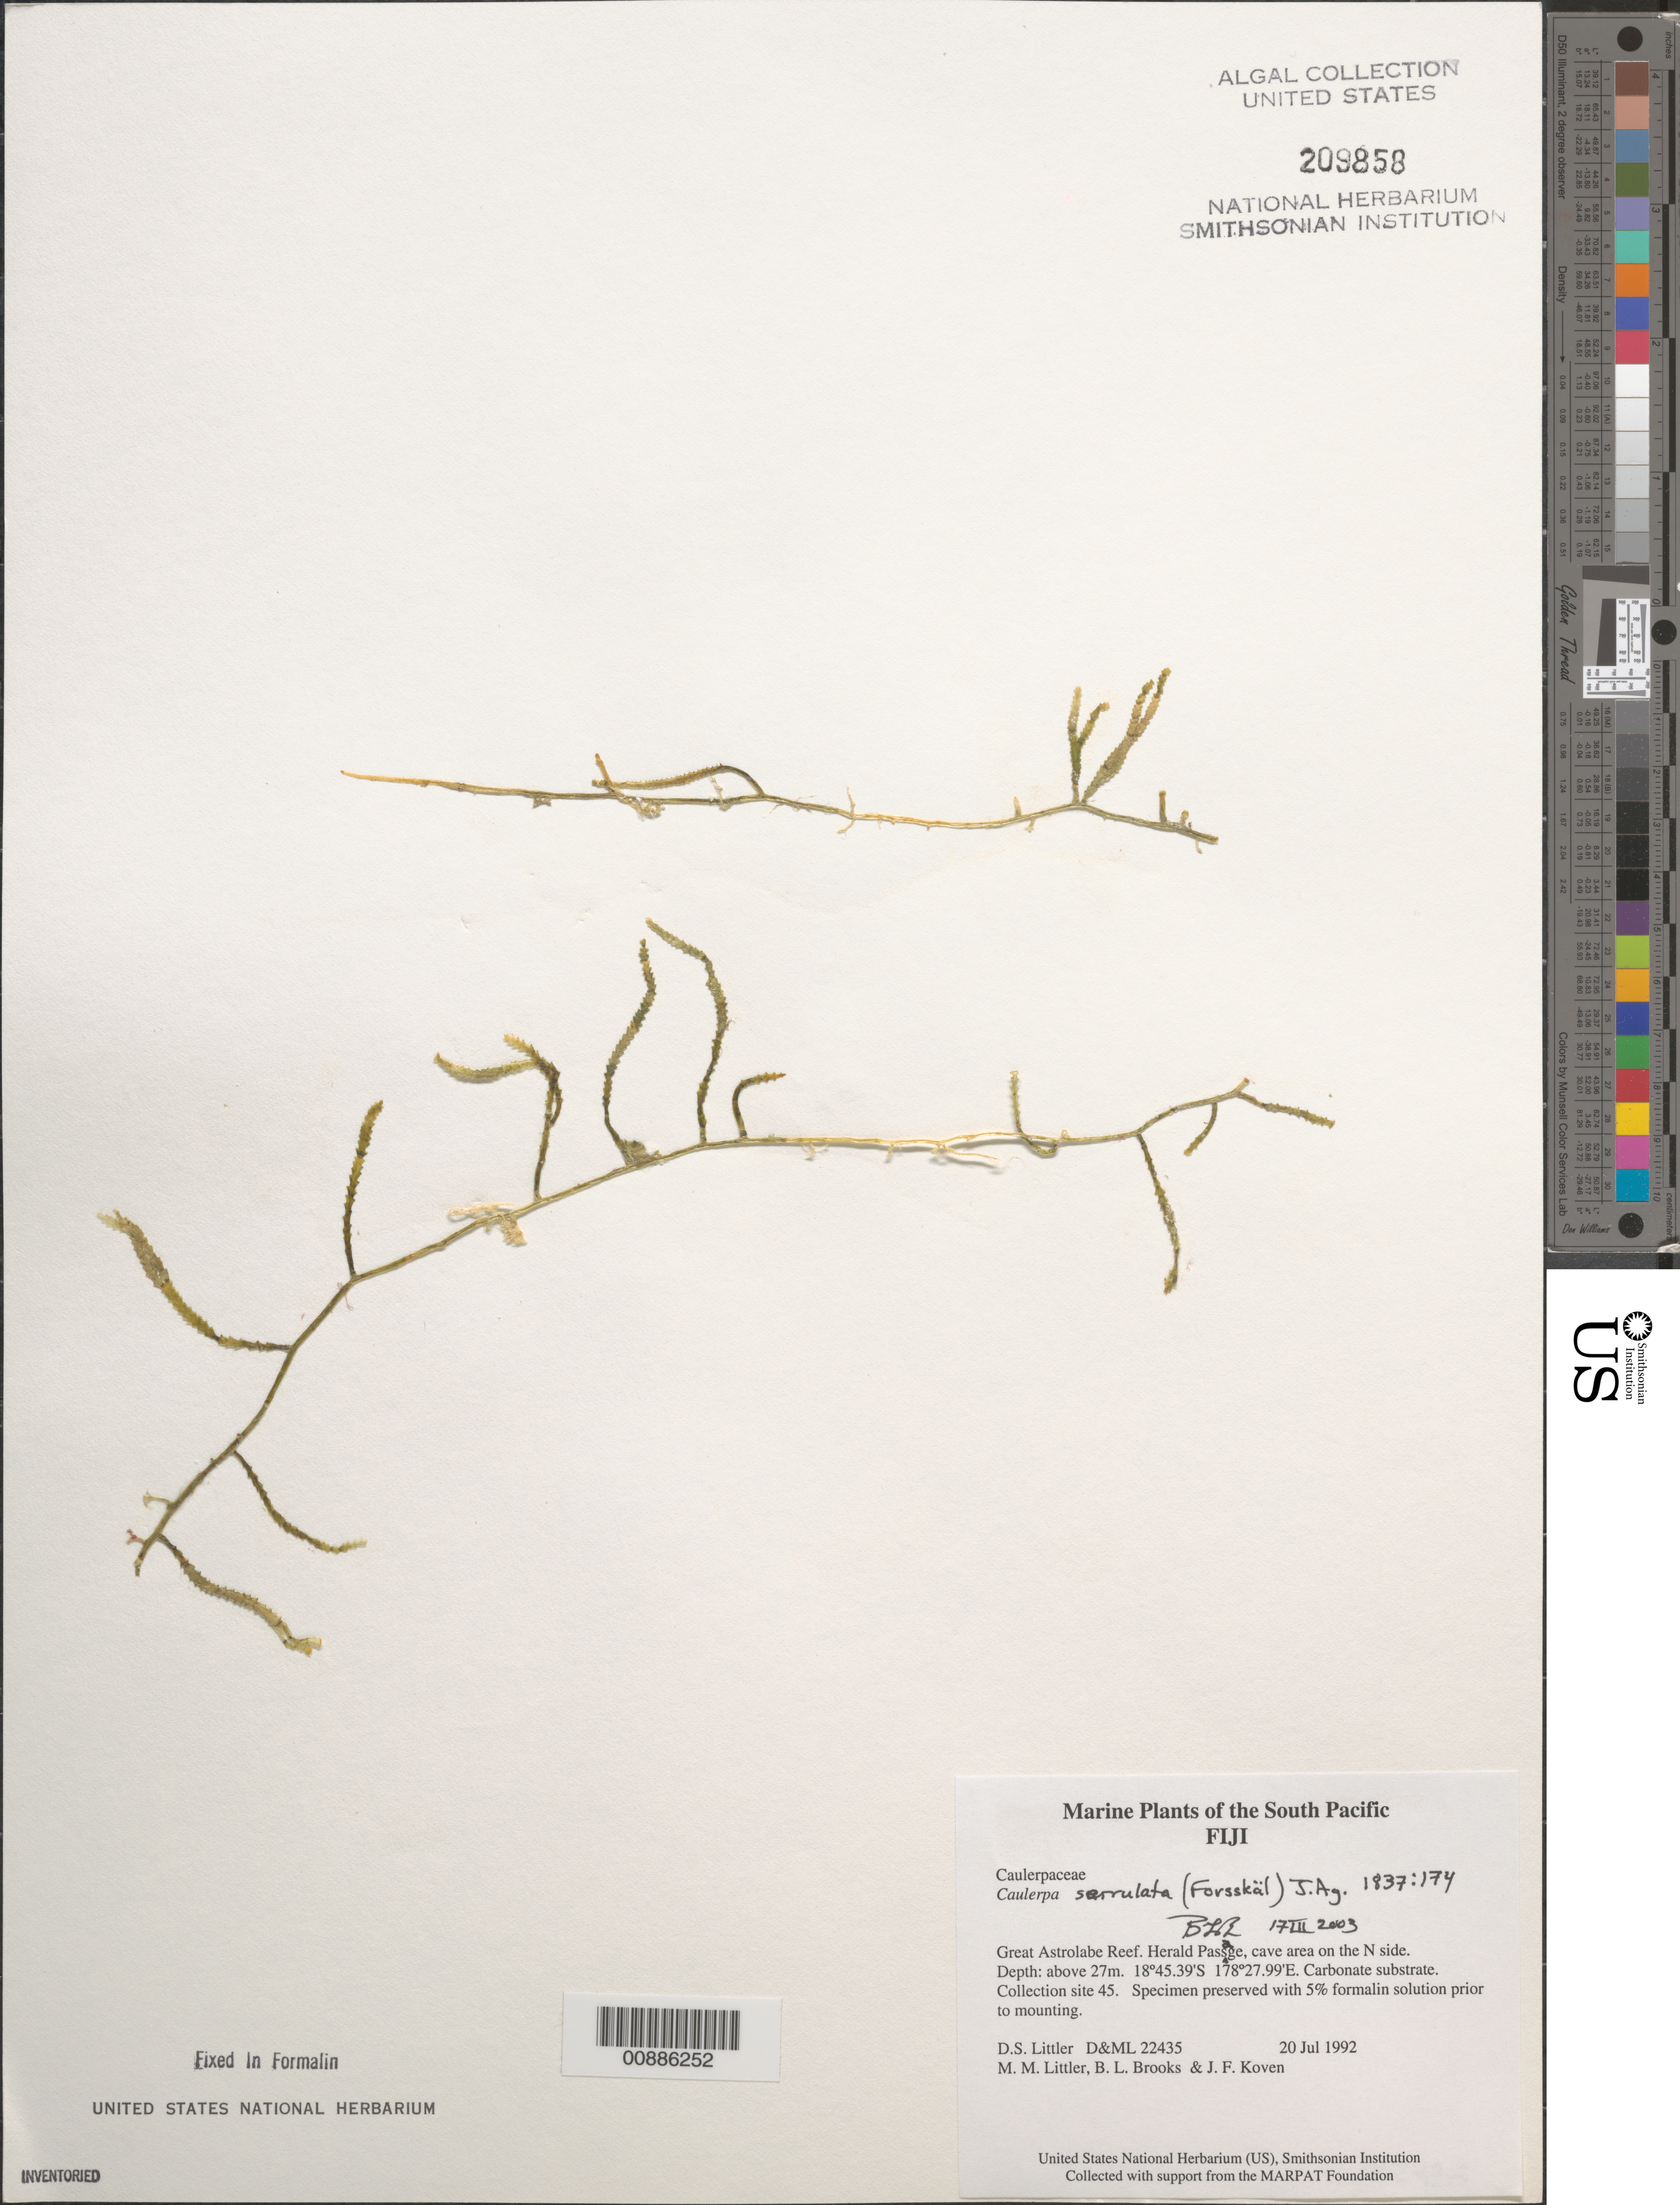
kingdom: Plantae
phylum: Chlorophyta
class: Ulvophyceae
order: Bryopsidales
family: Caulerpaceae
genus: Caulerpa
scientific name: Caulerpa serrulata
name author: (Forssk.) J. Agardh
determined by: Brooks, B. L., (BOT), Smithsonian Institution - National Museum of Natural History (UNITED STATES)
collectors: D. S. Littler, M. M. Littler, B. Brooks & J. Koven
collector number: D&ML 22435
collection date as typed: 20 Jul 1992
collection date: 1992-07-20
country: Fiji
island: Great Astrolabe Reef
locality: Great Astrolabe Reef, cave area on north side of Herald Passage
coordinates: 18 45.39'S, 178 27.99'E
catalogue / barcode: US 209858